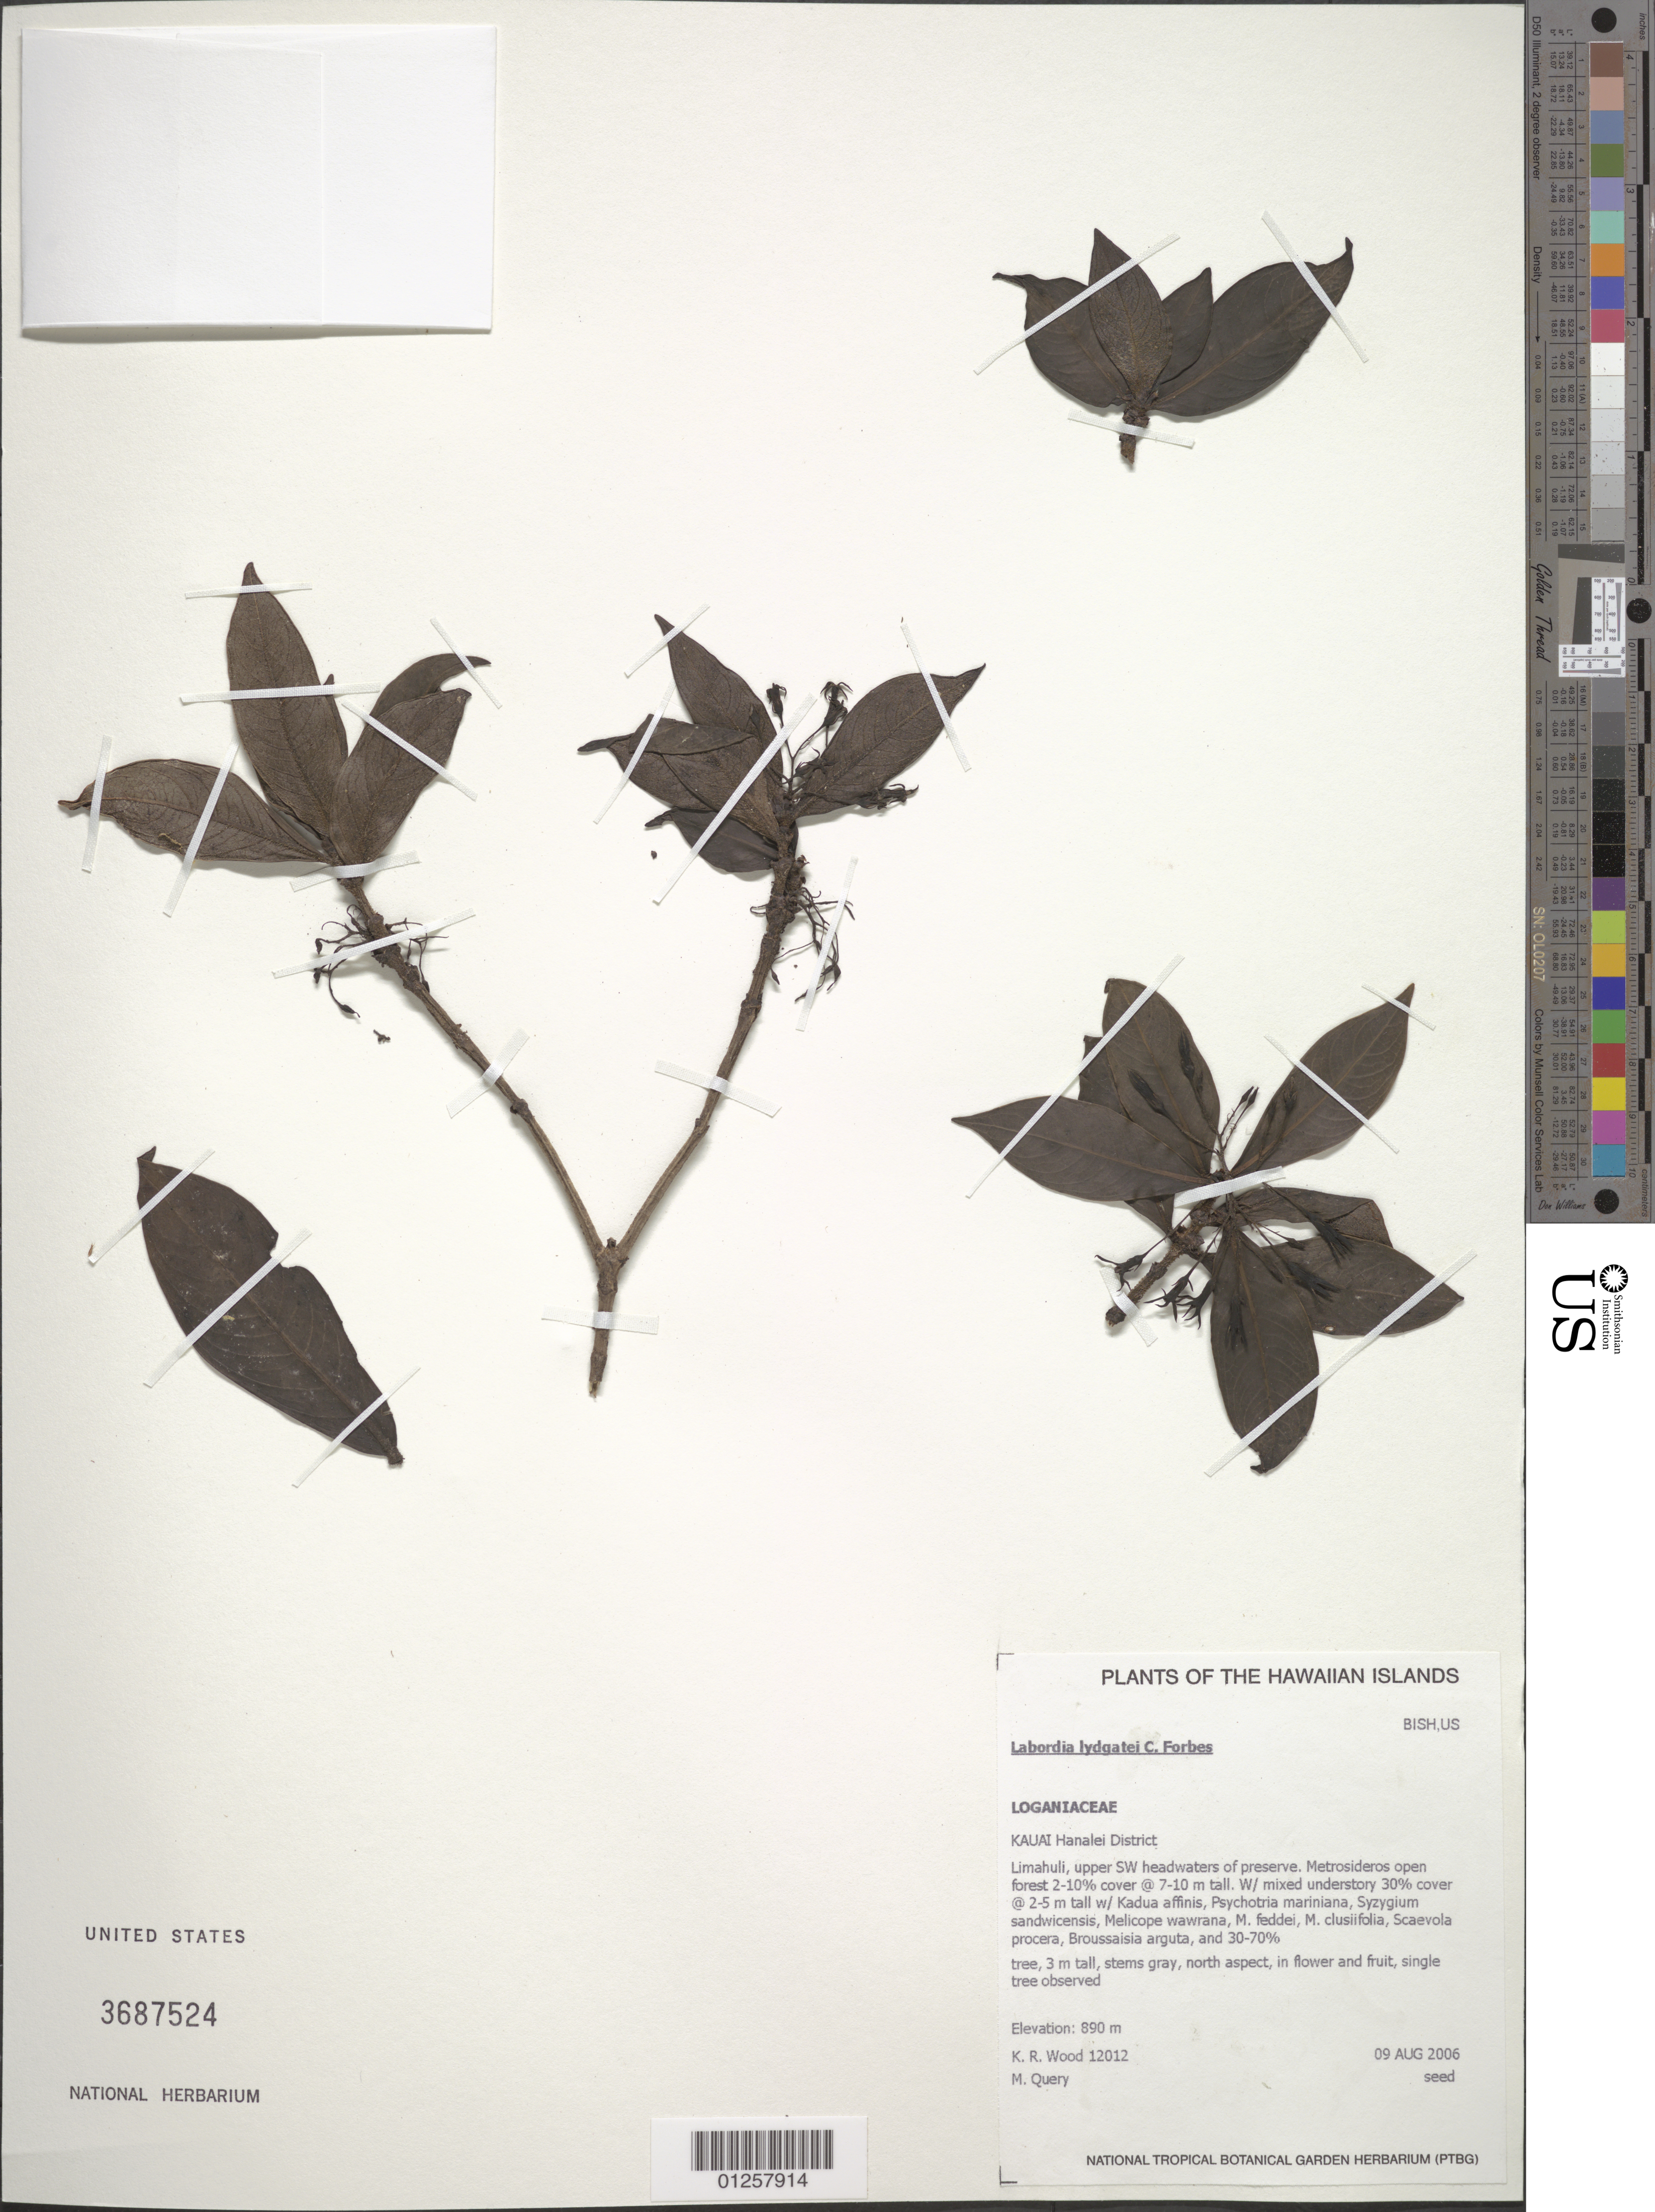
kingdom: Plantae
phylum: Tracheophyta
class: Magnoliopsida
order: Gentianales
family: Loganiaceae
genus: Geniostoma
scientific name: Geniostoma lydgatei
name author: (C.N. Forbes) Byng & Christenh.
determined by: Wagner, W. L., (BOT), Smithsonian Institution - National Museum of Natural History (UNITED STATES)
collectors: K. R. Wood & M. Query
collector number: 12012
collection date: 2006-08-09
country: United States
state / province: Hawaii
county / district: Kauai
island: Kaua'i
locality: Hanalei District, Limahuli, upper SW headwater of preserve.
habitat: Open forest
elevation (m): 890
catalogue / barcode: US 3687524